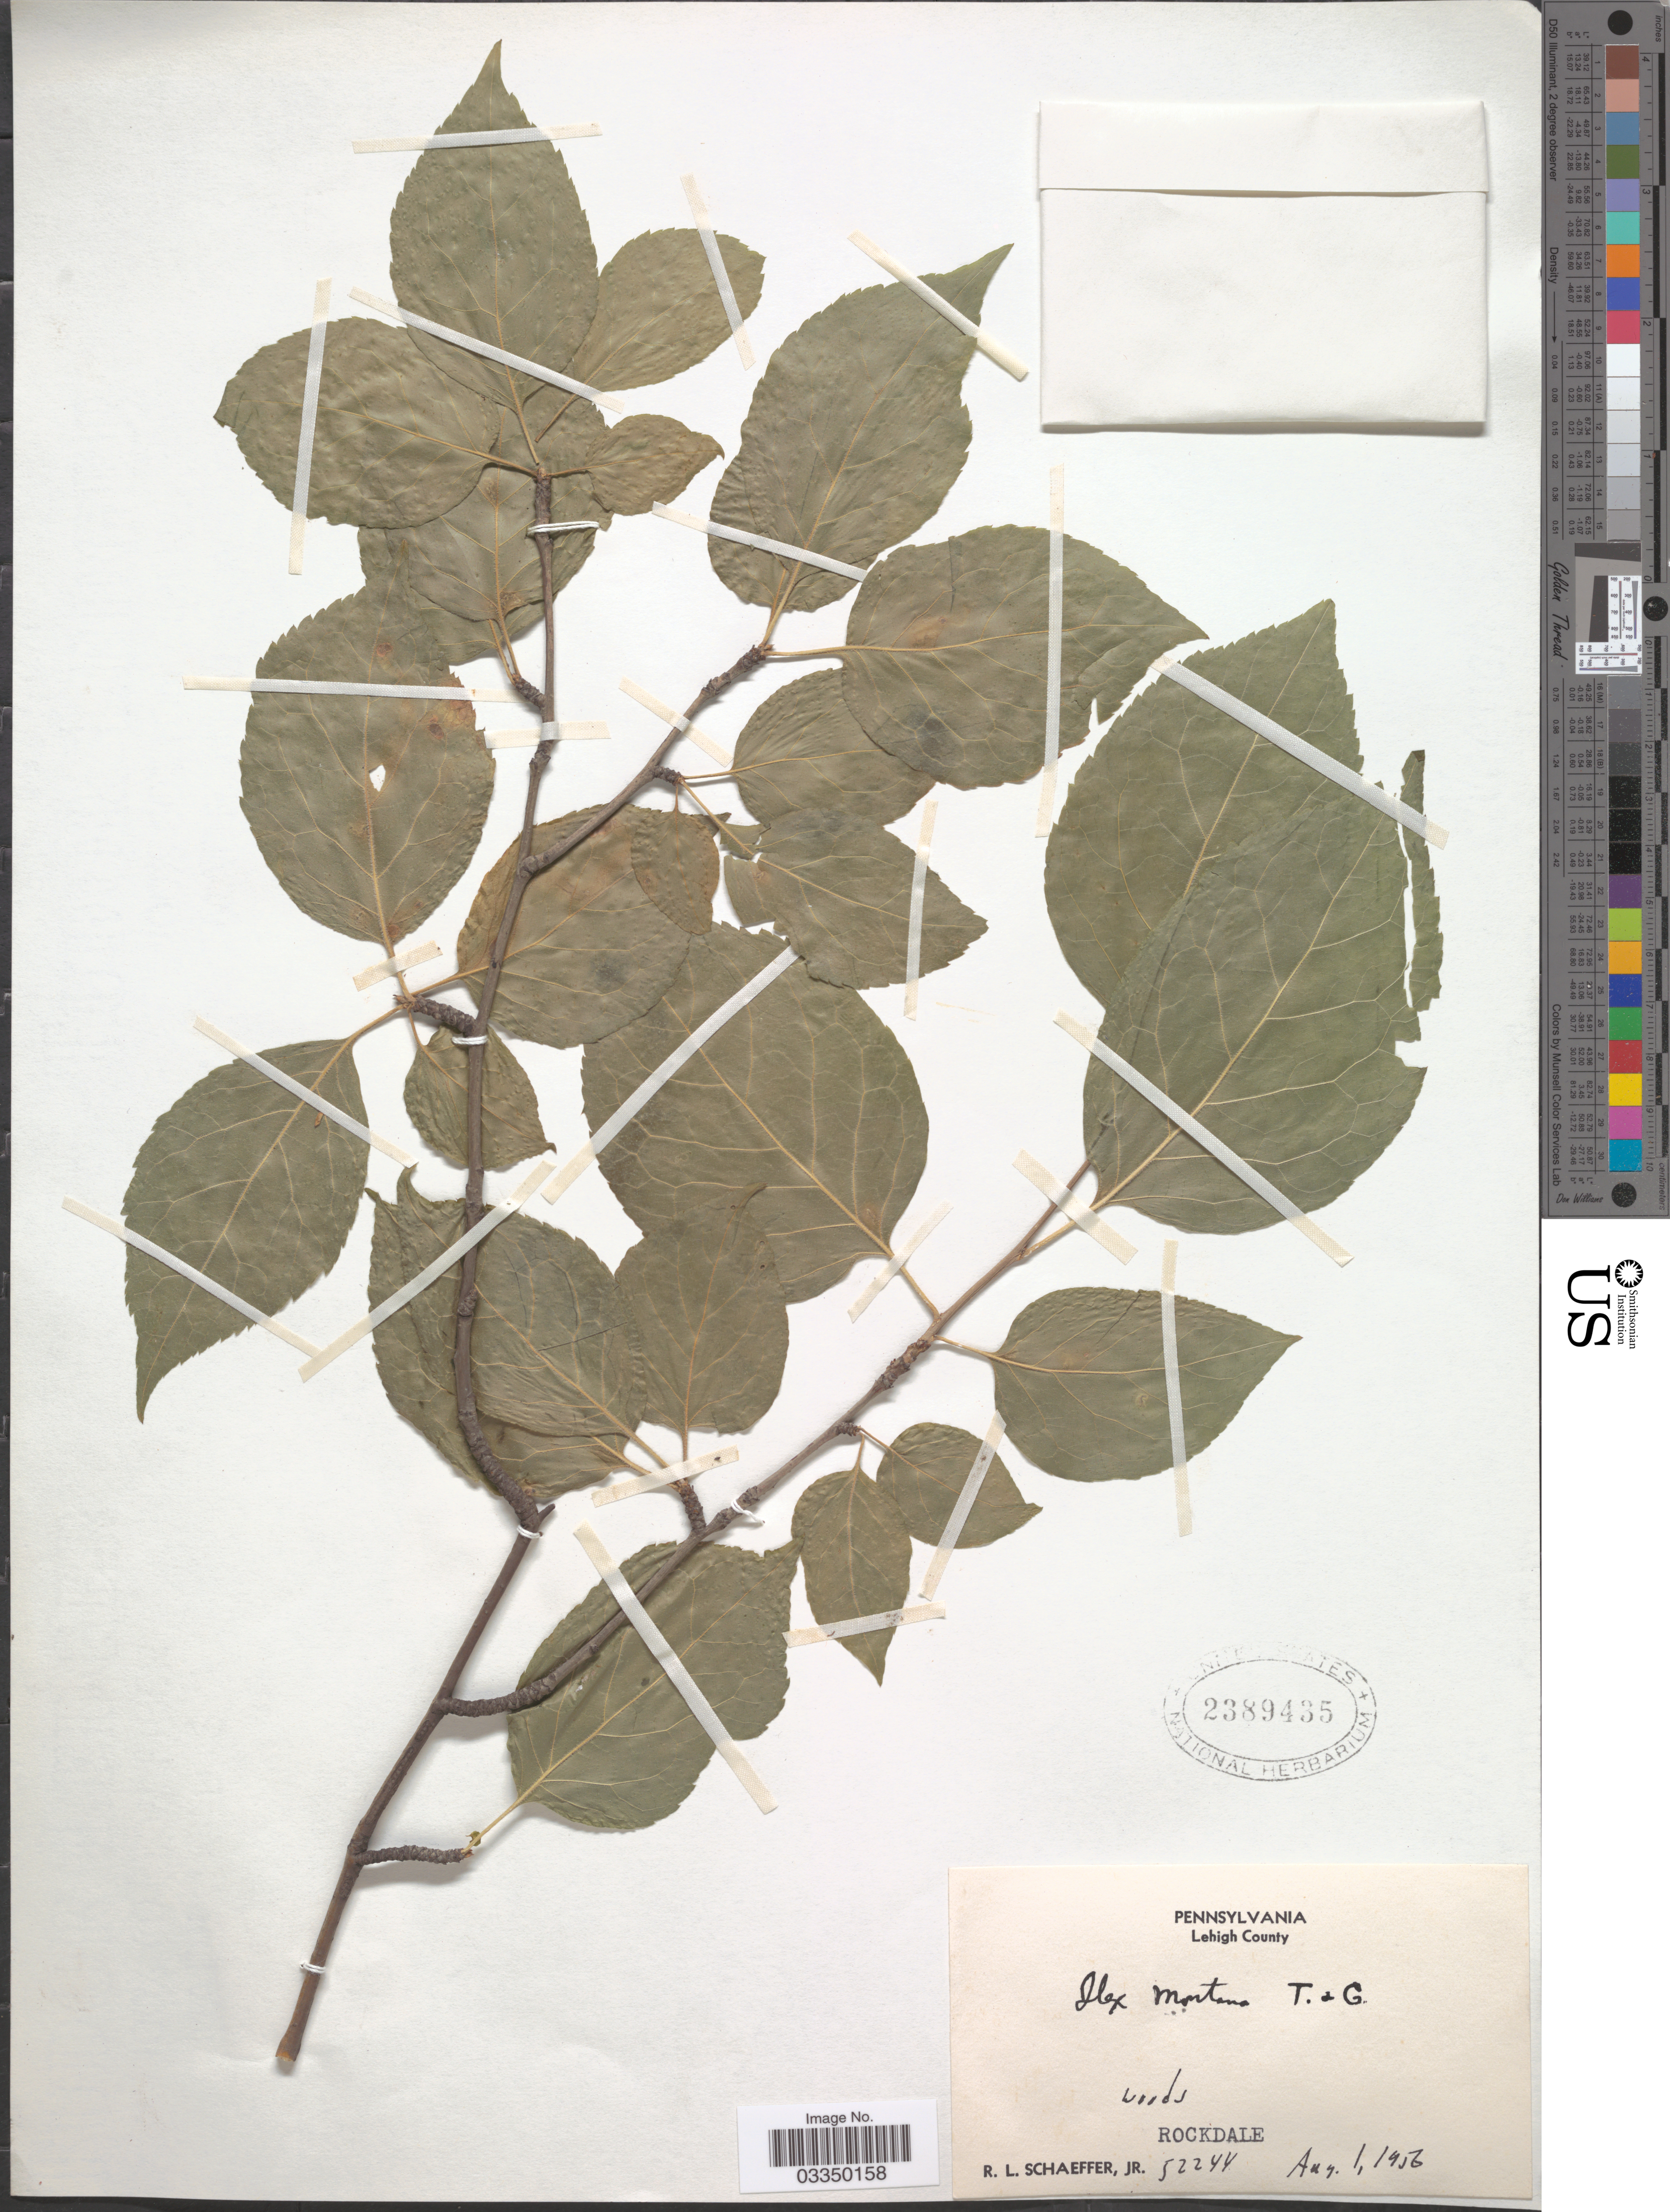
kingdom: Plantae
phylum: Tracheophyta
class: Magnoliopsida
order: Aquifoliales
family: Aquifoliaceae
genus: Ilex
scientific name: Ilex montana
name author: Torr. & A. Gray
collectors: R. Schaeffer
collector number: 52244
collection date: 1956-08-01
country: United States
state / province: Pennsylvania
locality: Lehigh County. Rockdale.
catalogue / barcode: US 2389435